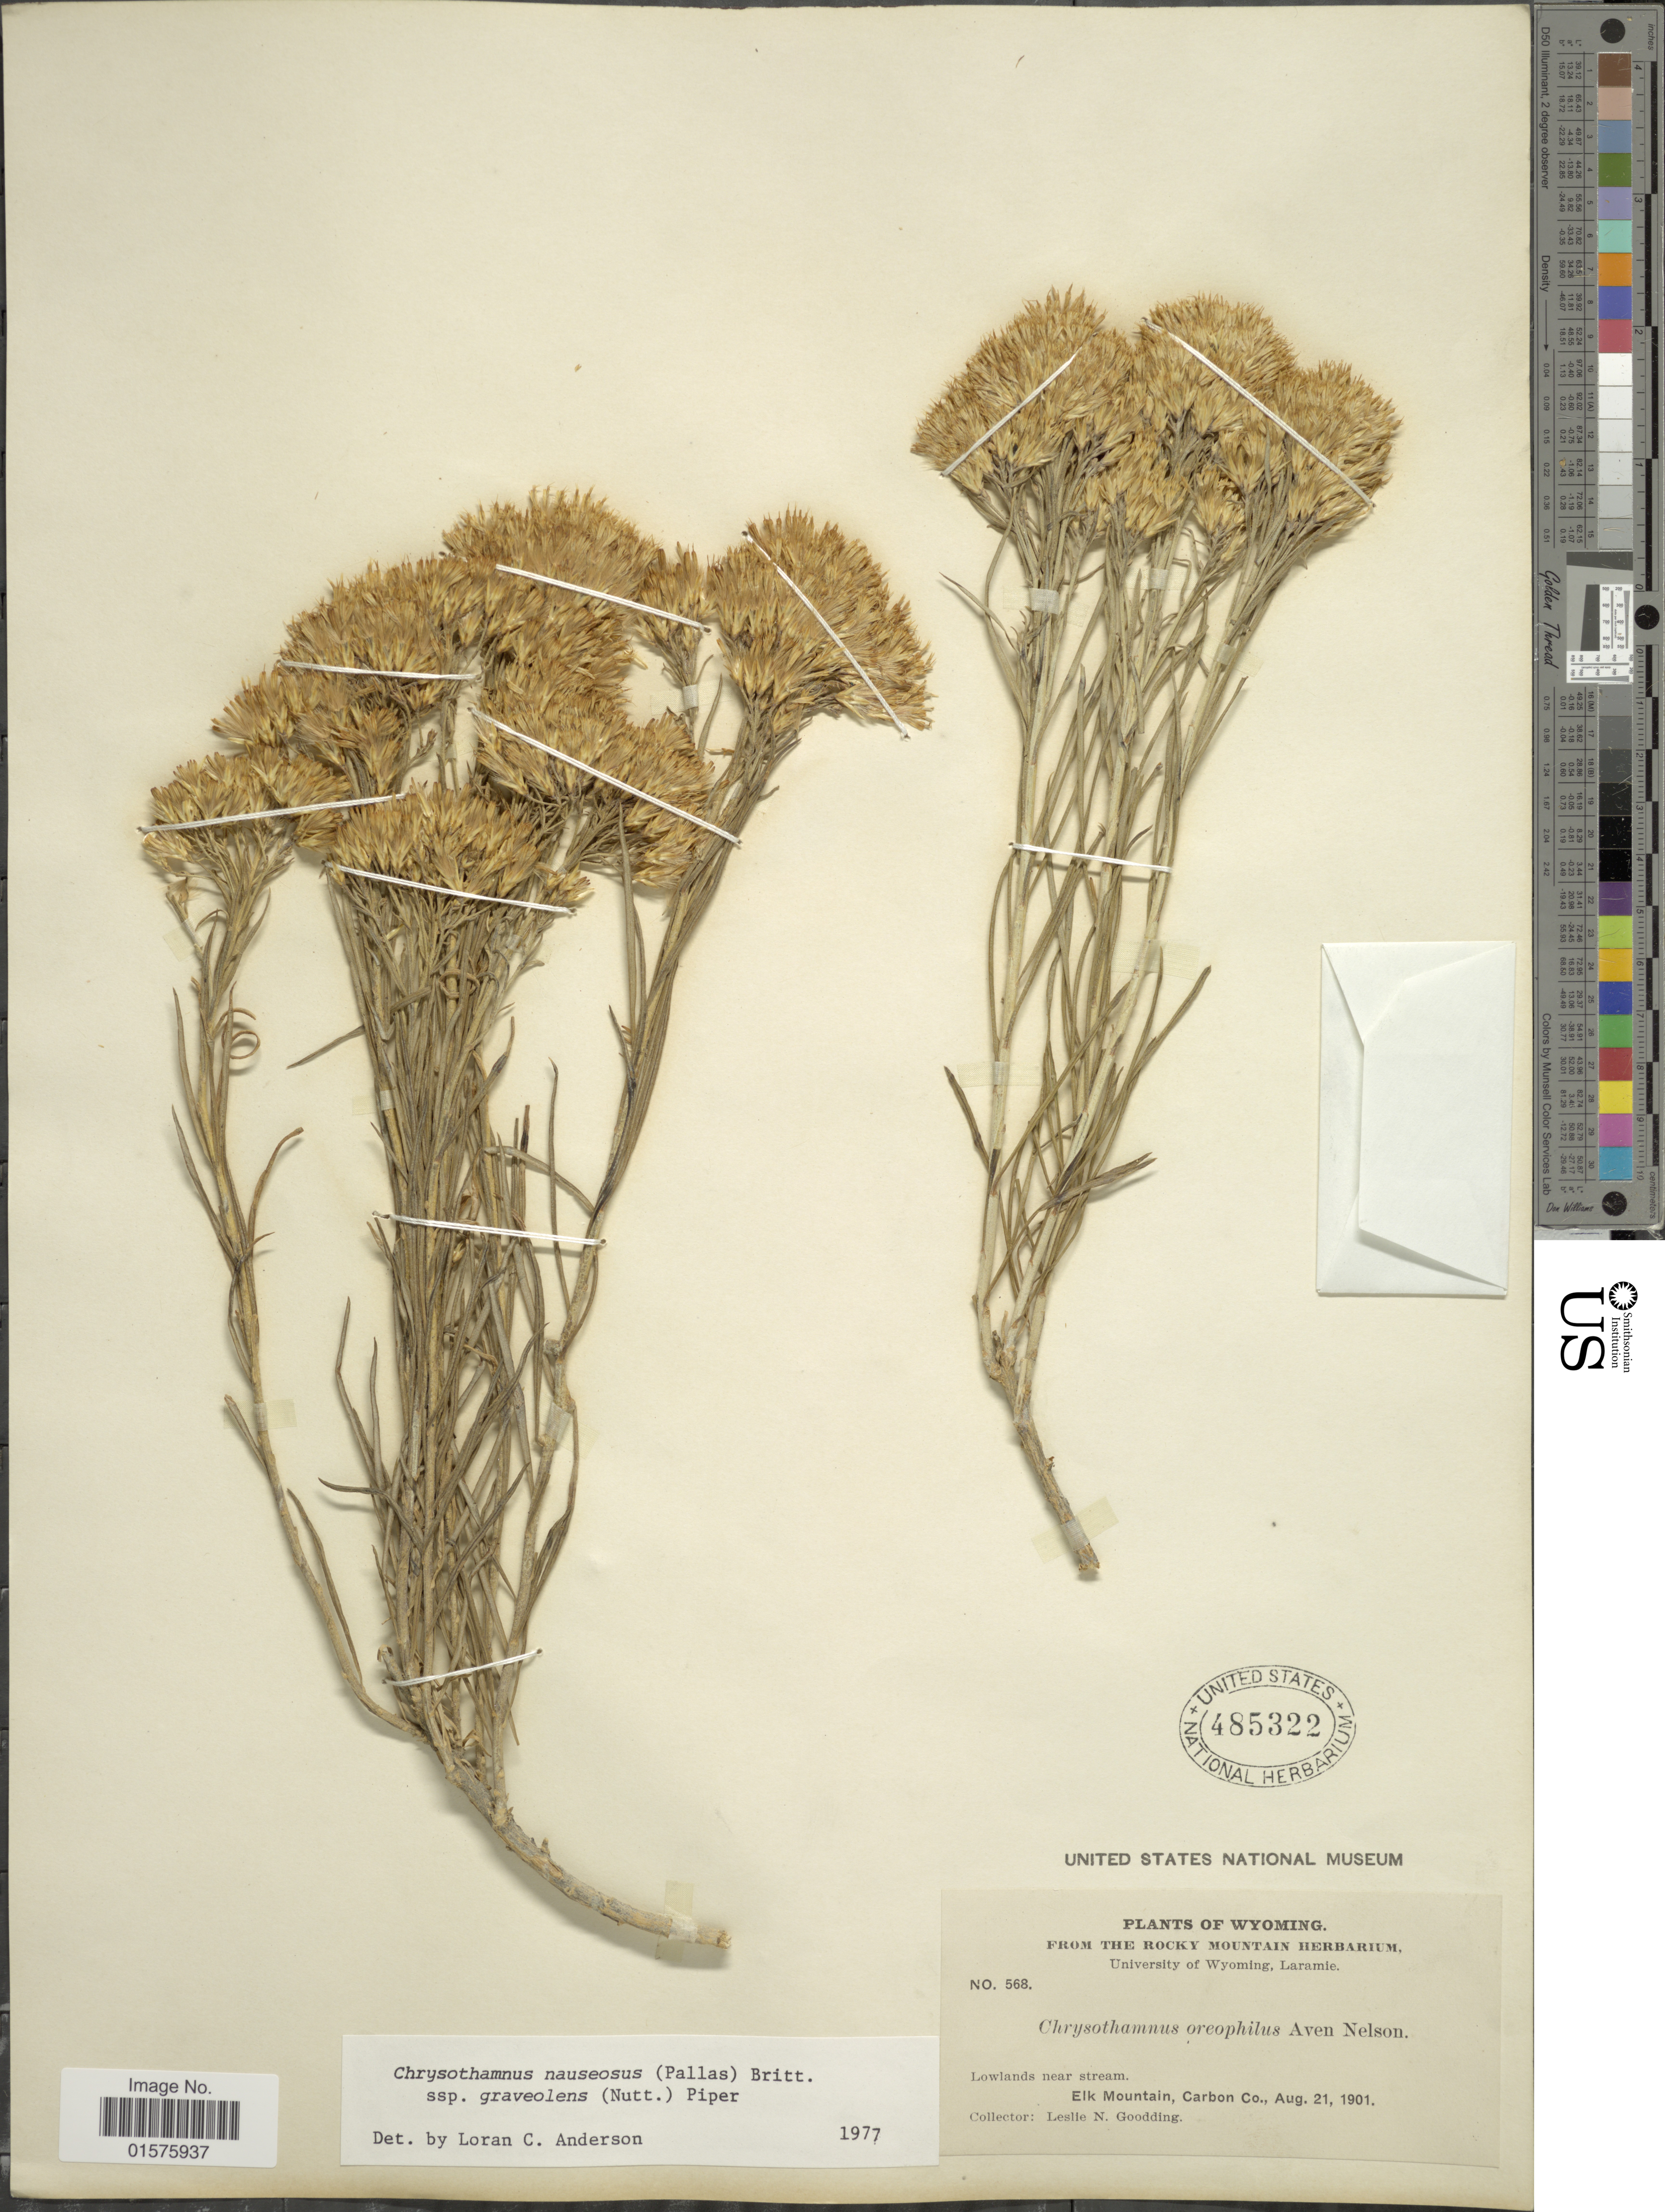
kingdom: Plantae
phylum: Tracheophyta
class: Magnoliopsida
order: Asterales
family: Asteraceae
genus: Ericameria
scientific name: Ericameria nauseosa var. graveolens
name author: (Nutt.) Reveal & Schuyler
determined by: Urbatsch, Lowell E., Curator (LSU), Louisiana State University (UNITED STATES)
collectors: L. N. Goodding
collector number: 568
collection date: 1901-08-21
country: United States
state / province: Wyoming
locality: Elk Mountain, Carbon Co.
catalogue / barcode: US 485322